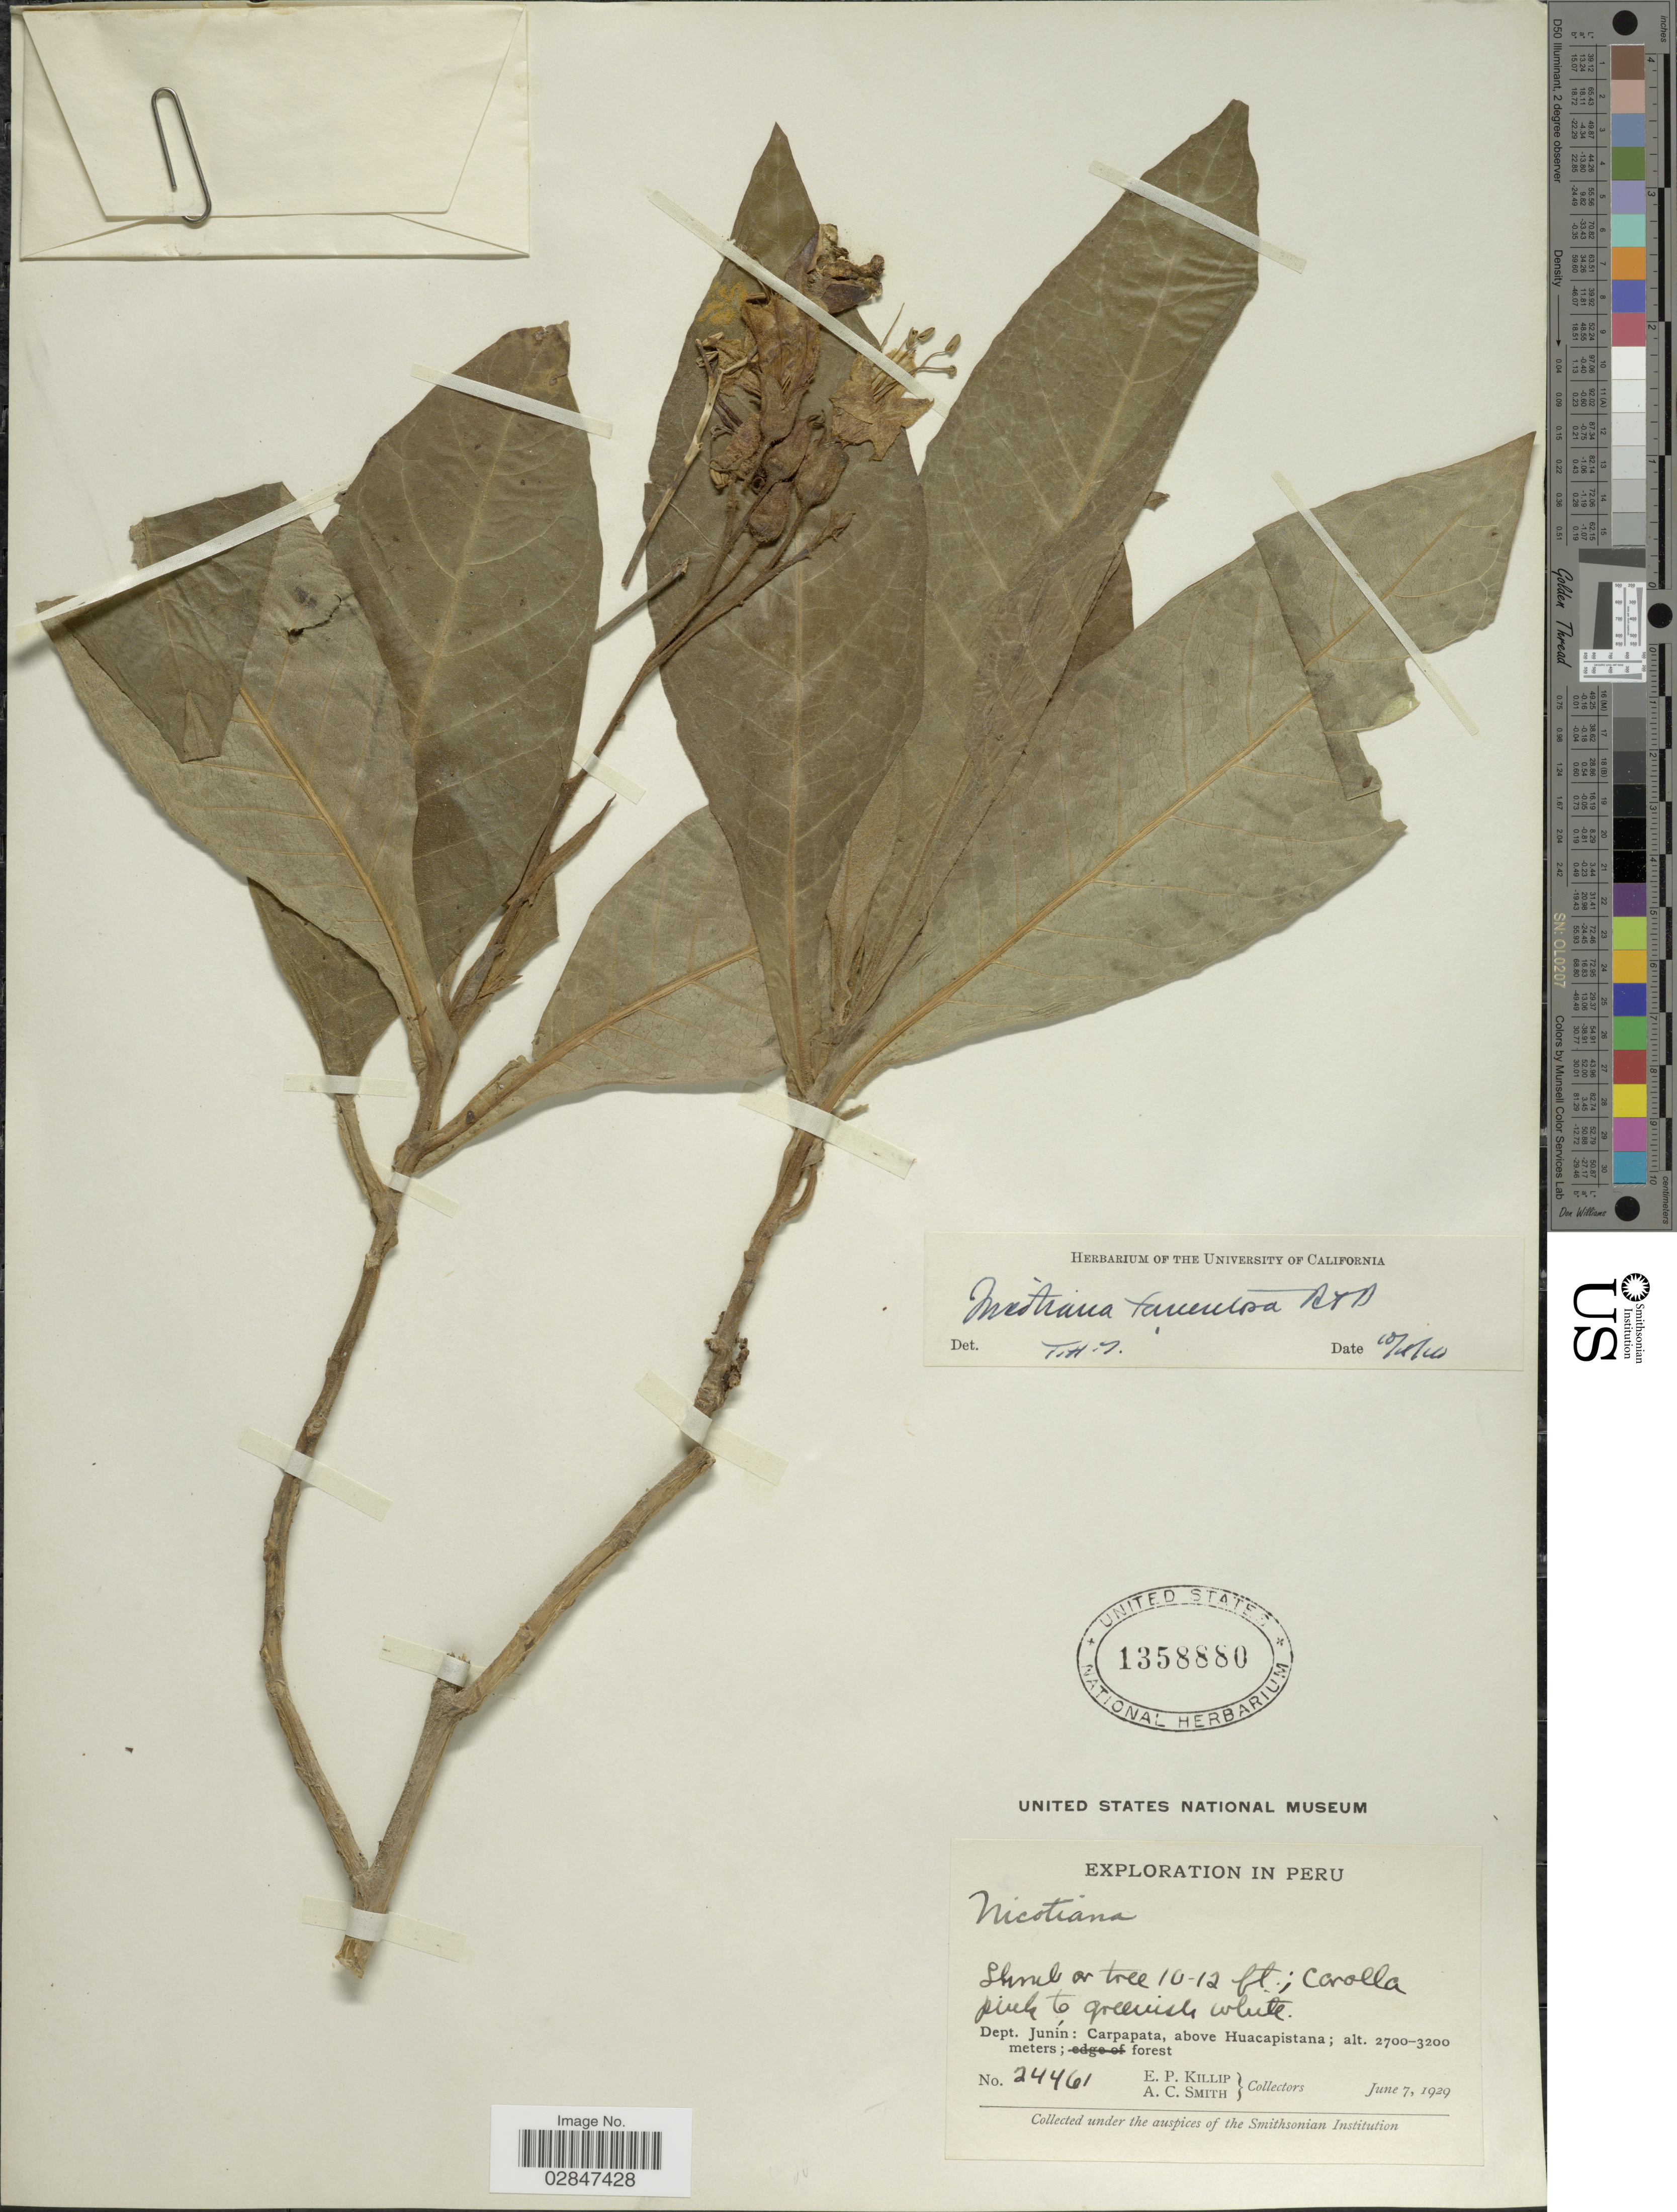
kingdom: Plantae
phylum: Tracheophyta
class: Magnoliopsida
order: Solanales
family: Solanaceae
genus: Nicotiana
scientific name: Nicotiana tomentosa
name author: Ruiz & Pav.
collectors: E. P. Killip & A. C. Smith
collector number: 24461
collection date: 1929-06-07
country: Peru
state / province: Junín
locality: Dept. Junín: Carpapata, above Huacapistana.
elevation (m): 2700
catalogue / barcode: US 1358880